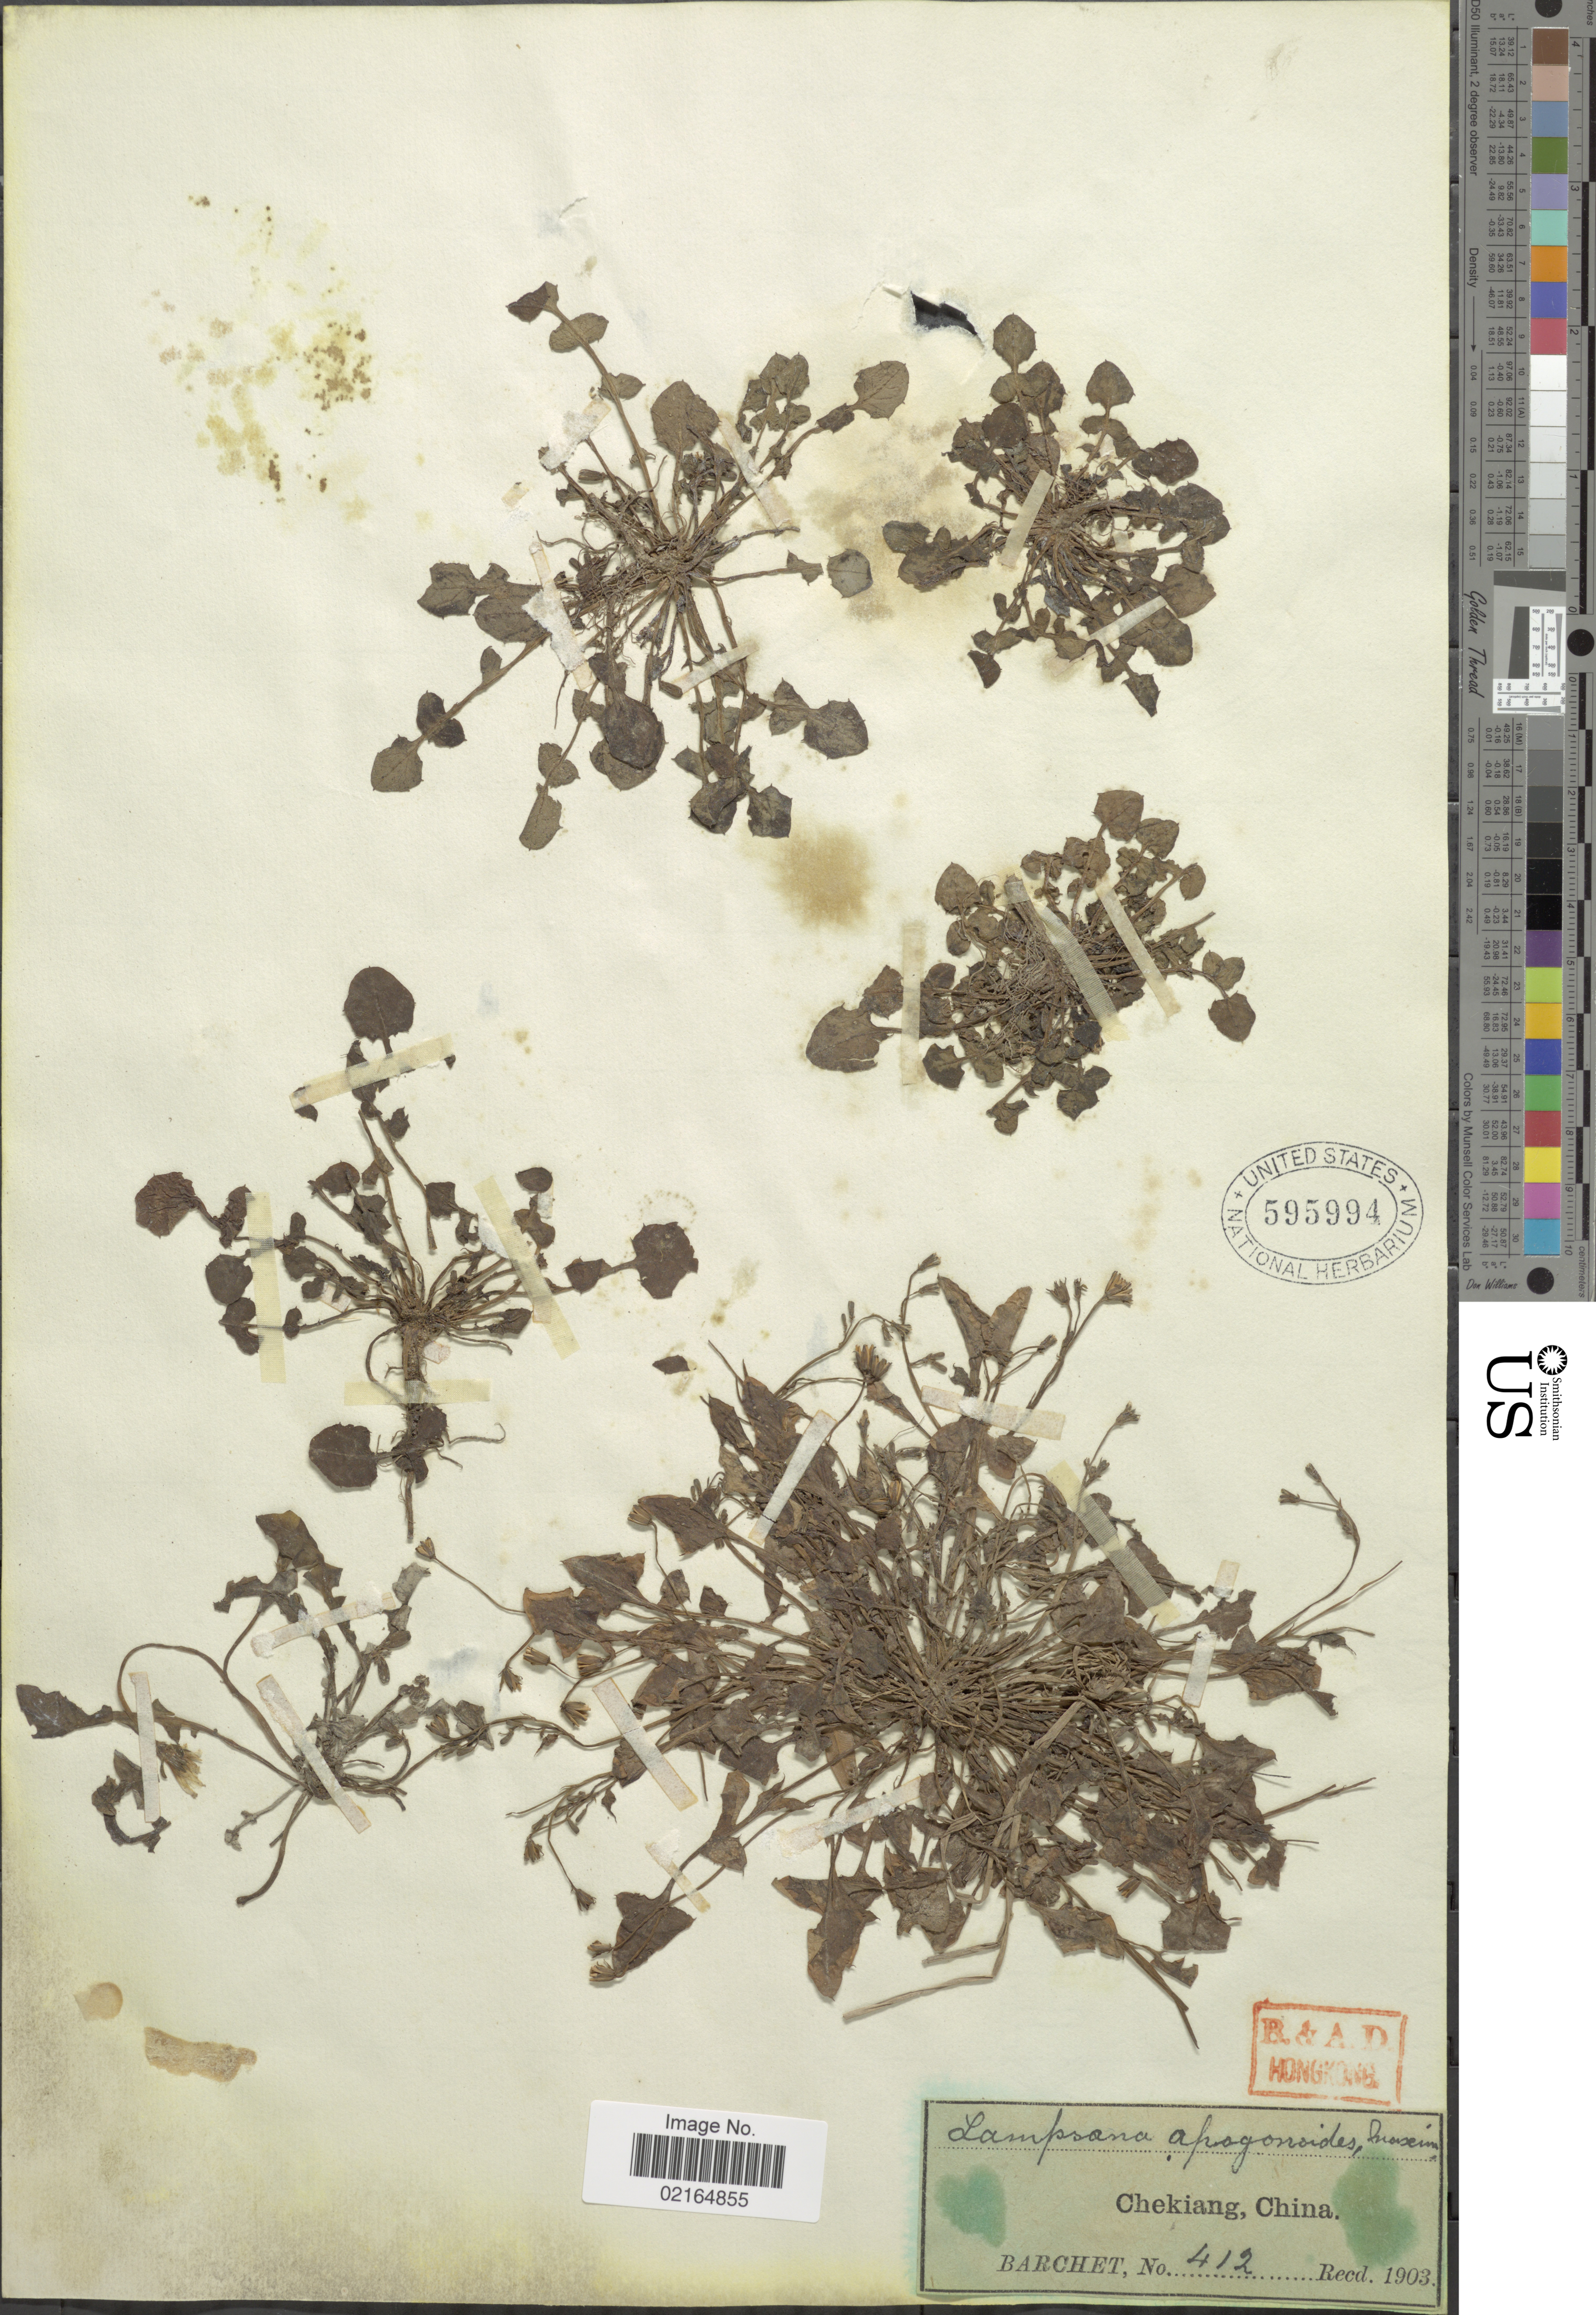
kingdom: Plantae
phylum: Tracheophyta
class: Magnoliopsida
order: Asterales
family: Asteraceae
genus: Lapsanastrum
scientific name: Lapsanastrum apogonoides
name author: (Maxim.) Pak & K. Bremer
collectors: Barchet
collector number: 412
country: China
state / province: Zhejiang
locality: Chekiang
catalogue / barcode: US 595994